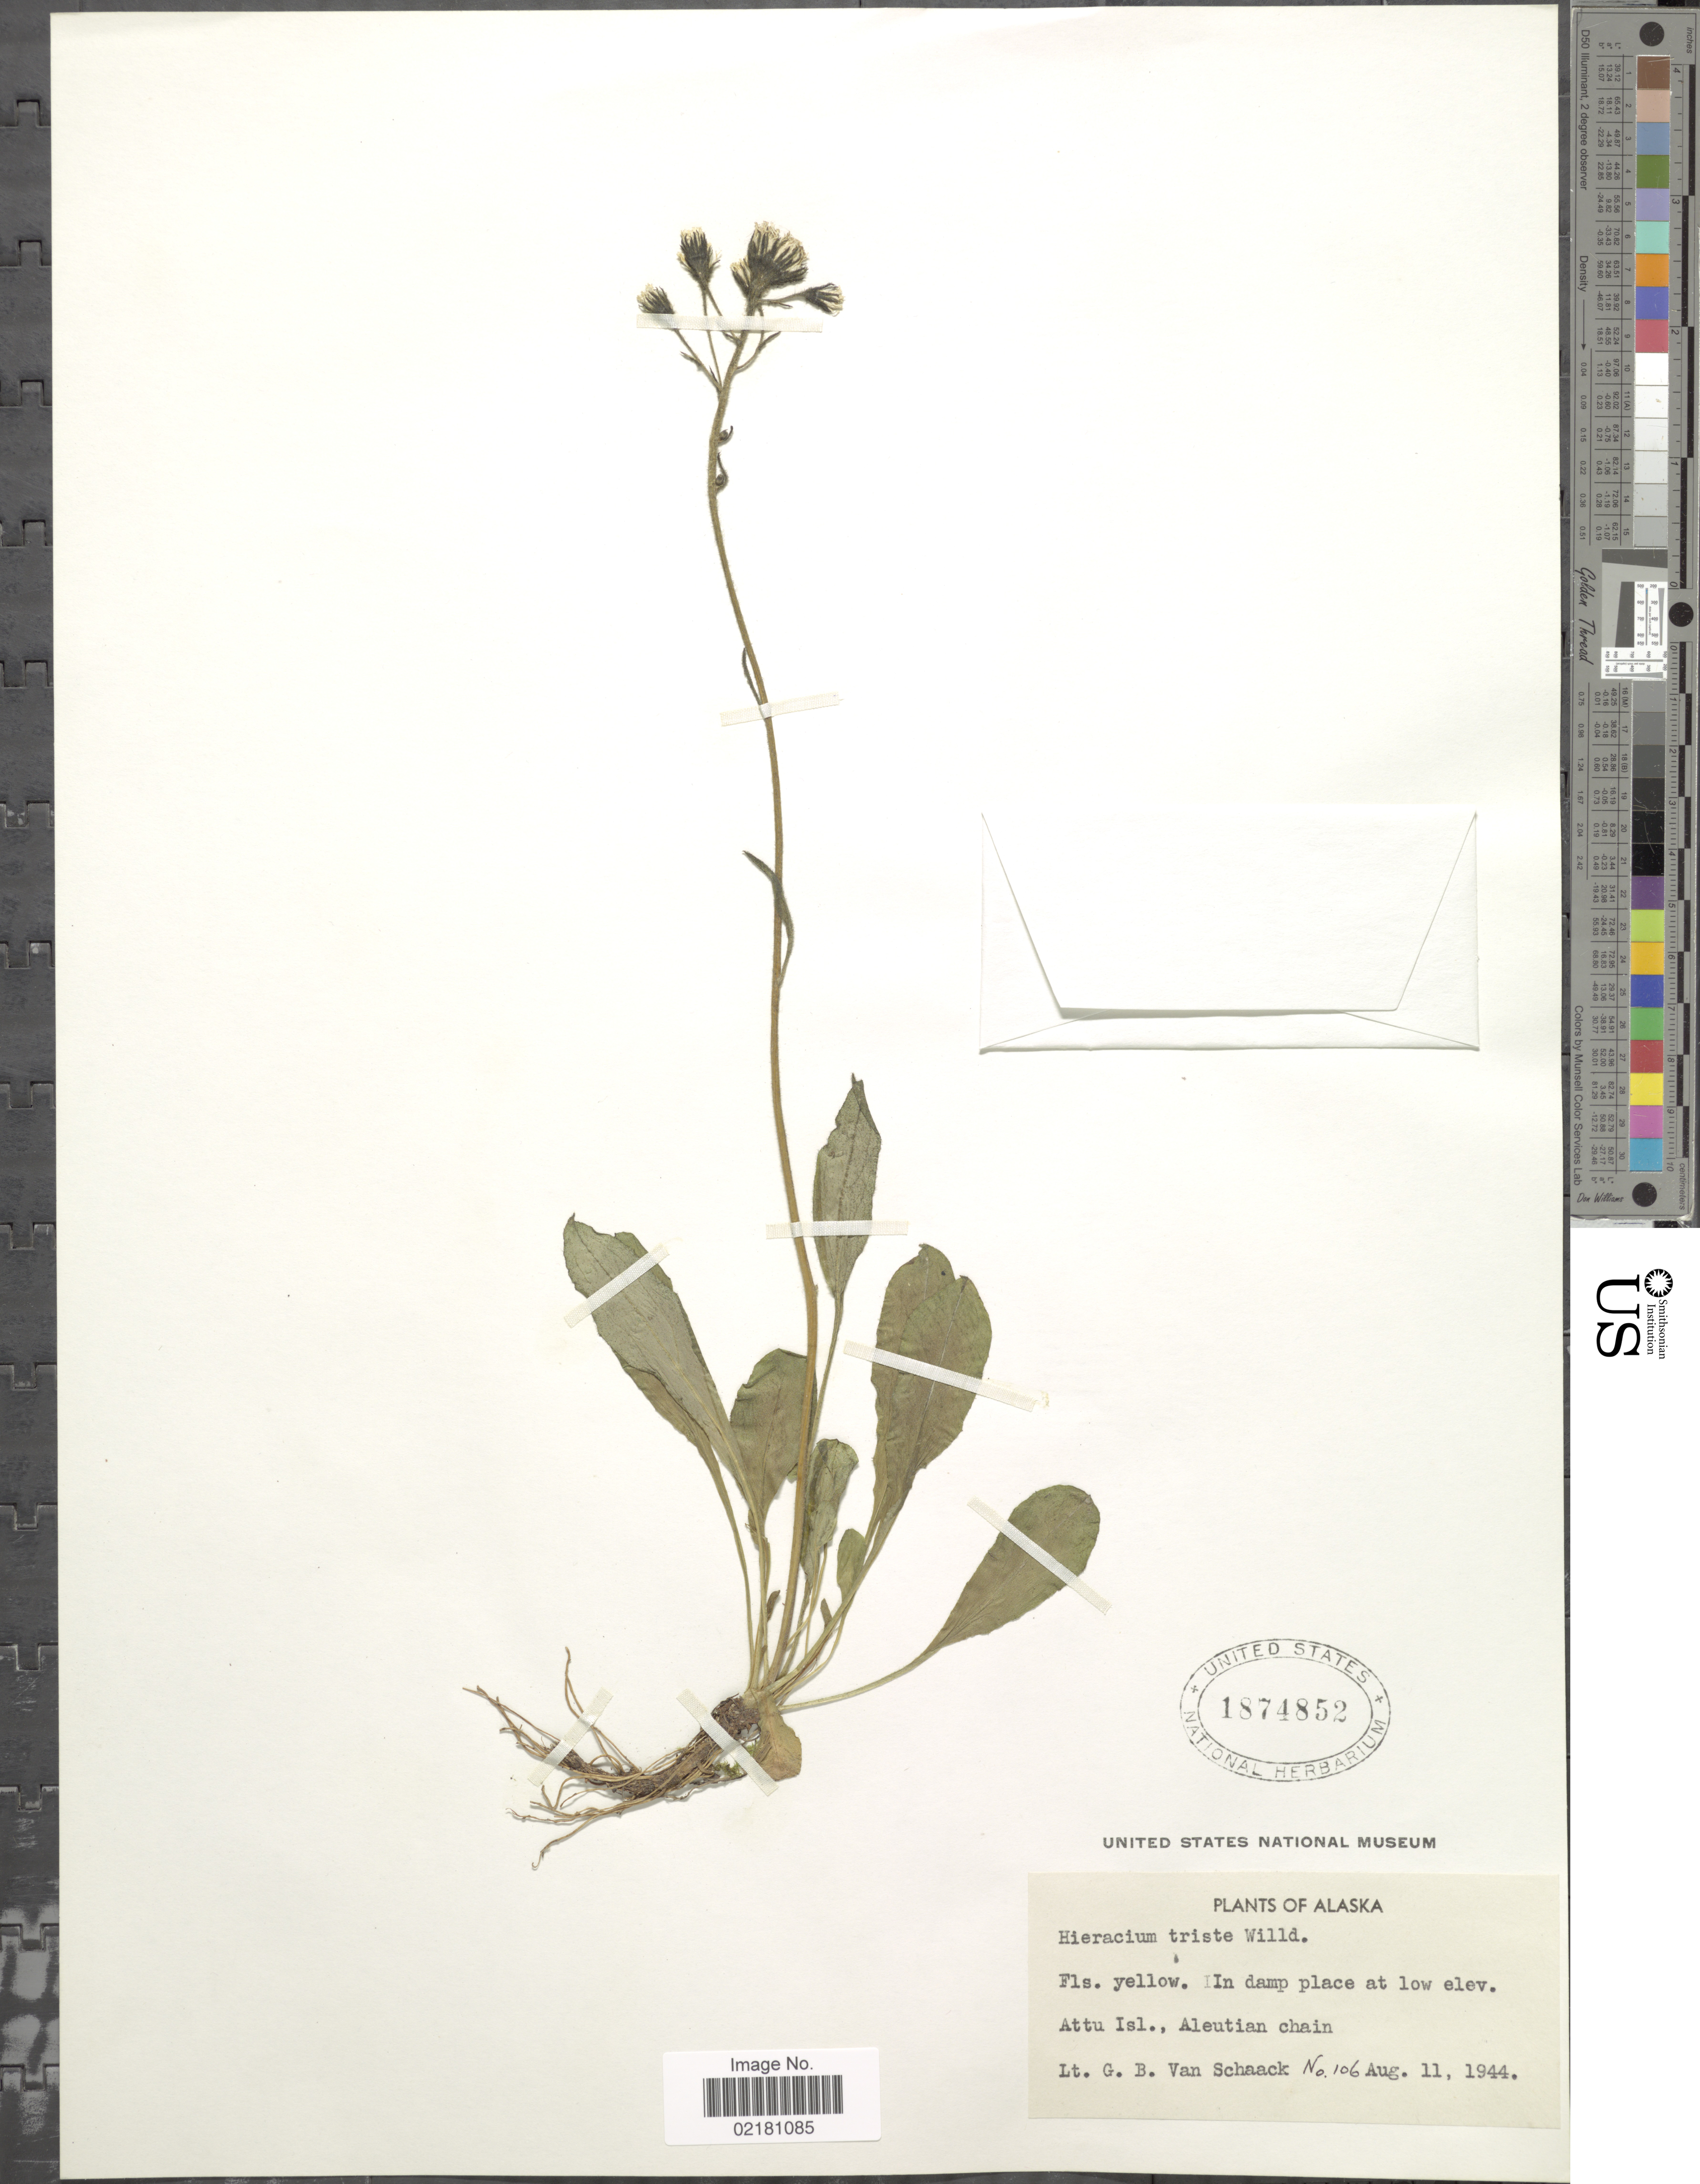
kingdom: Plantae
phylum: Tracheophyta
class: Magnoliopsida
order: Asterales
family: Asteraceae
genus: Hieracium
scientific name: Hieracium triste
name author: Willd. ex Spreng.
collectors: G. Van Schaack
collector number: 106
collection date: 1944-08-11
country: United States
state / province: Alaska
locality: Attu Isl., Aleutian chain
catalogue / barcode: US 1874852